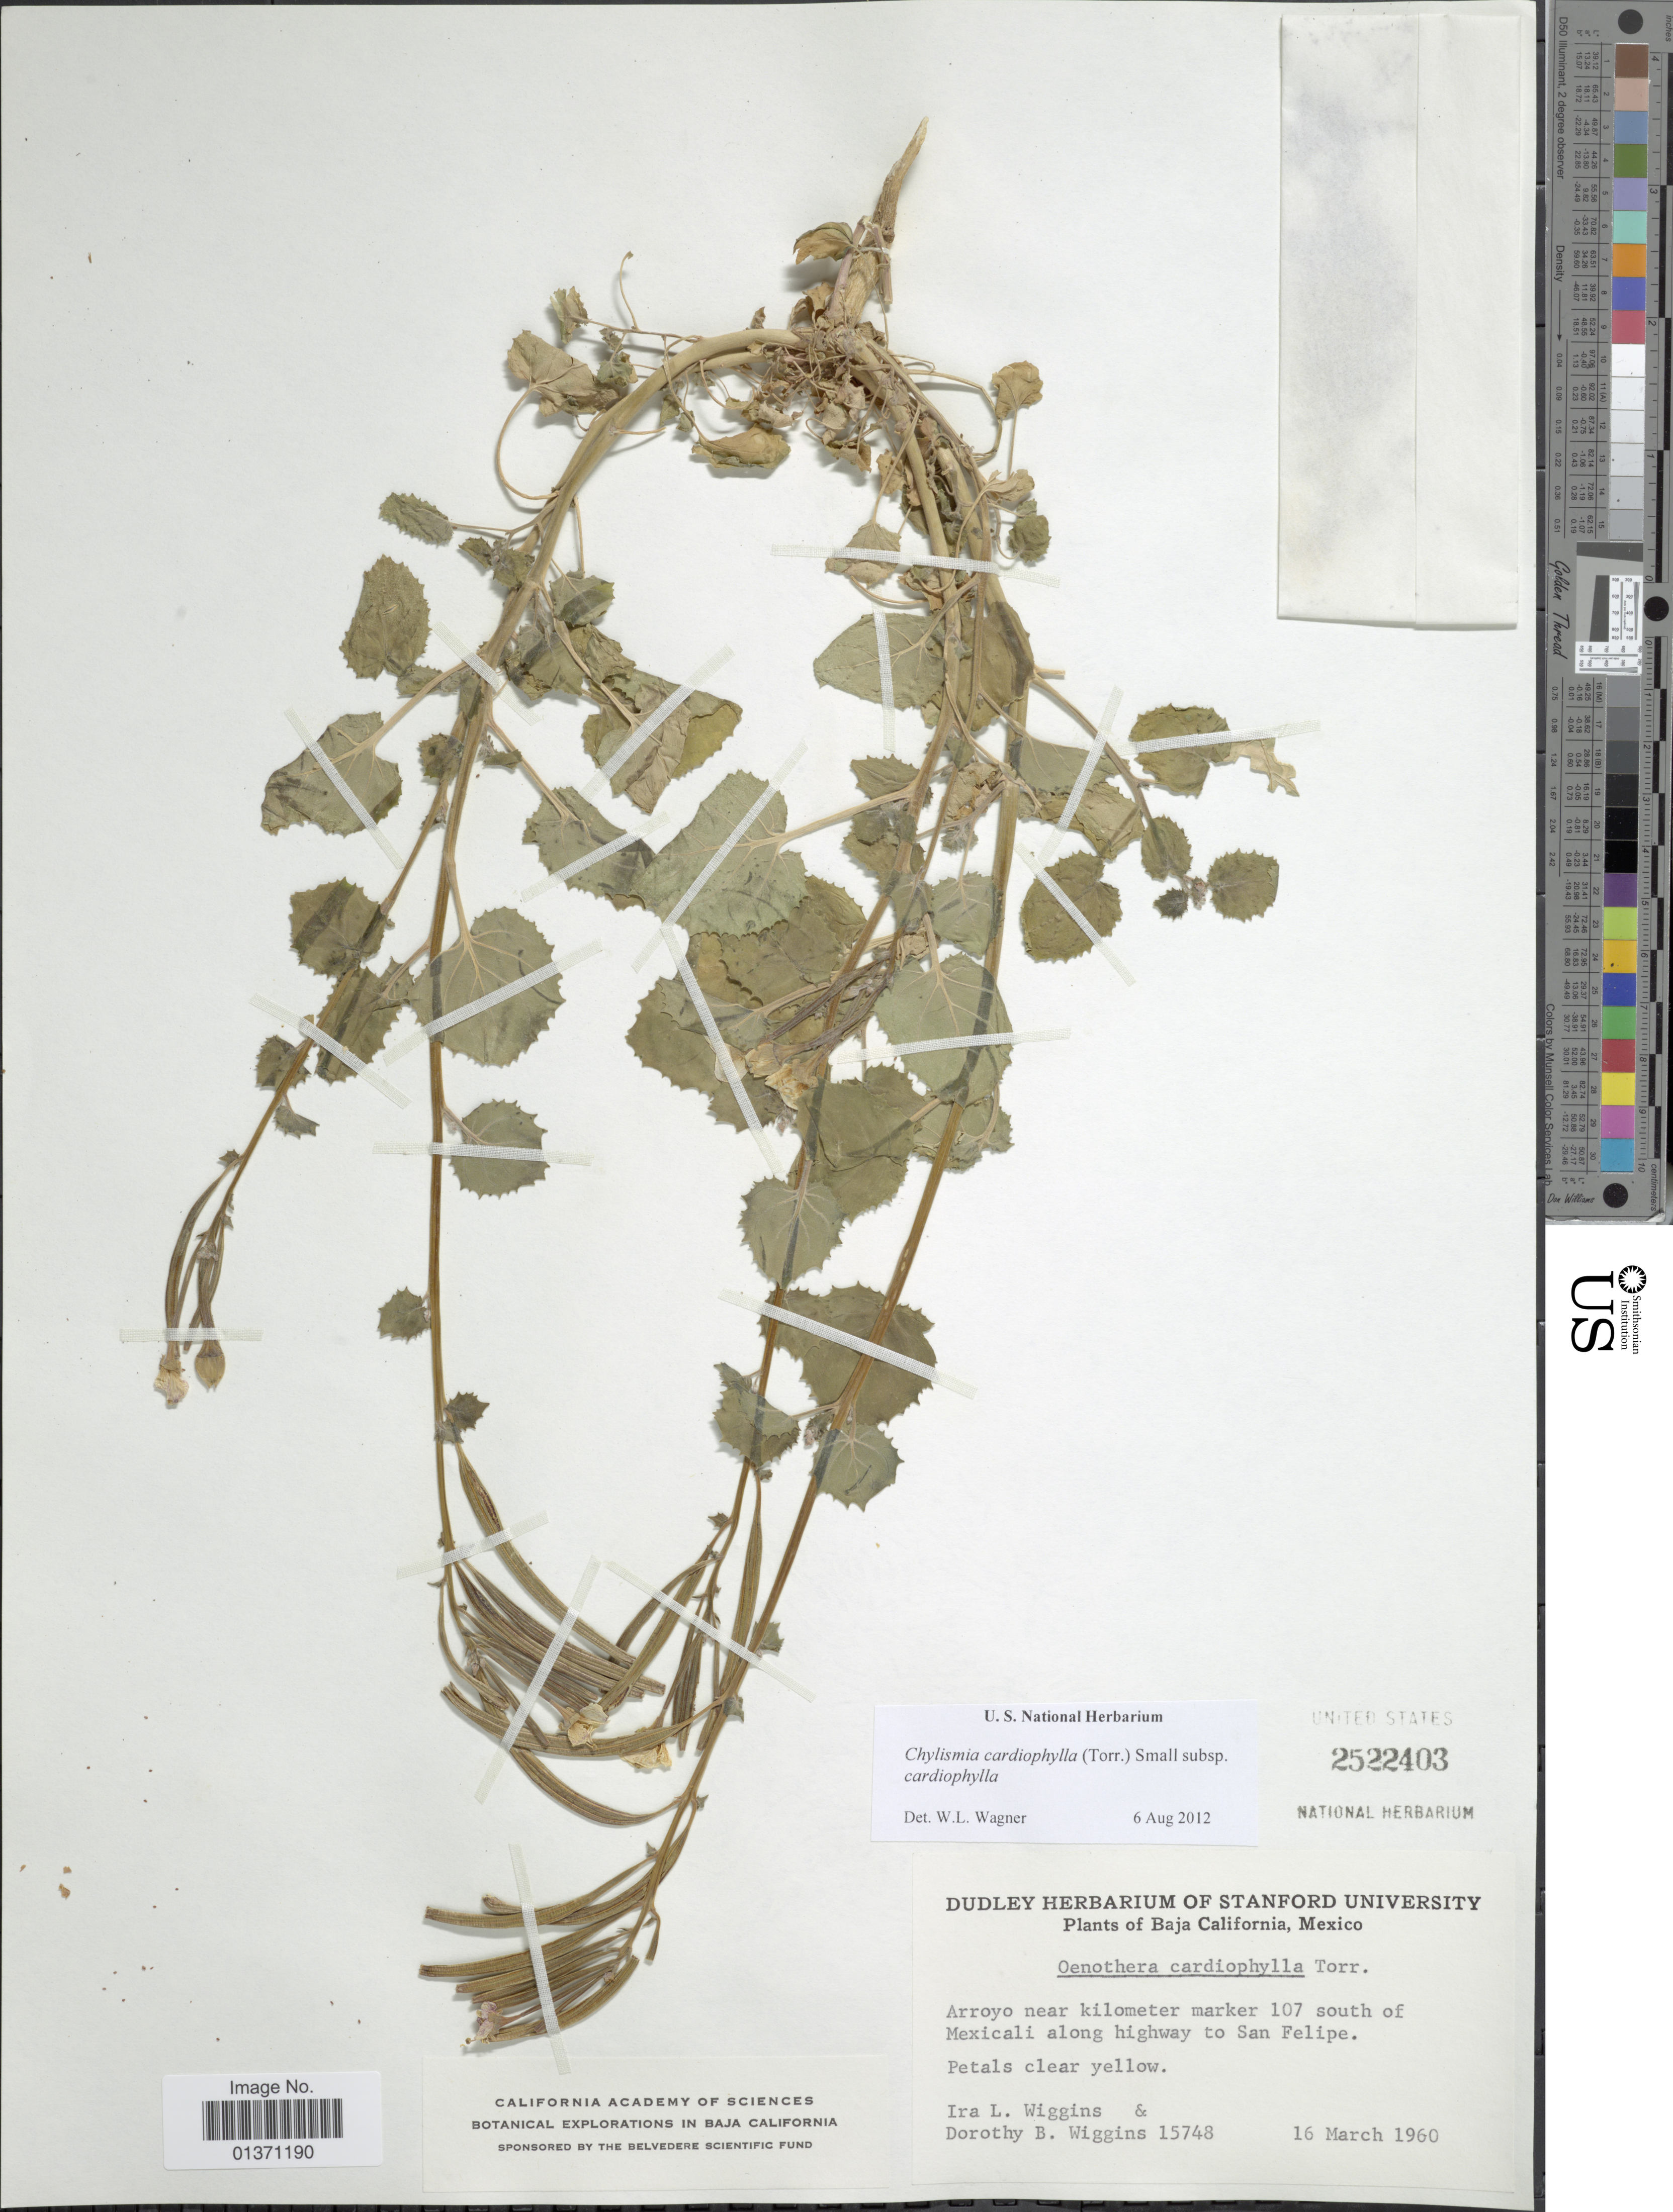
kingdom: Plantae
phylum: Tracheophyta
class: Magnoliopsida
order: Myrtales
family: Onagraceae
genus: Chylismia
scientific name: Chylismia cardiophylla subsp. cardiophylla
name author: (Torr.) Small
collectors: I. L. Wiggins & D. B. Wiggins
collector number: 15748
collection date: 1960-03-16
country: Mexico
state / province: Baja California Norte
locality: Arroyo near kilometer marker 107 south of Mexicali along highway to San Felipe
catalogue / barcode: US 2522403